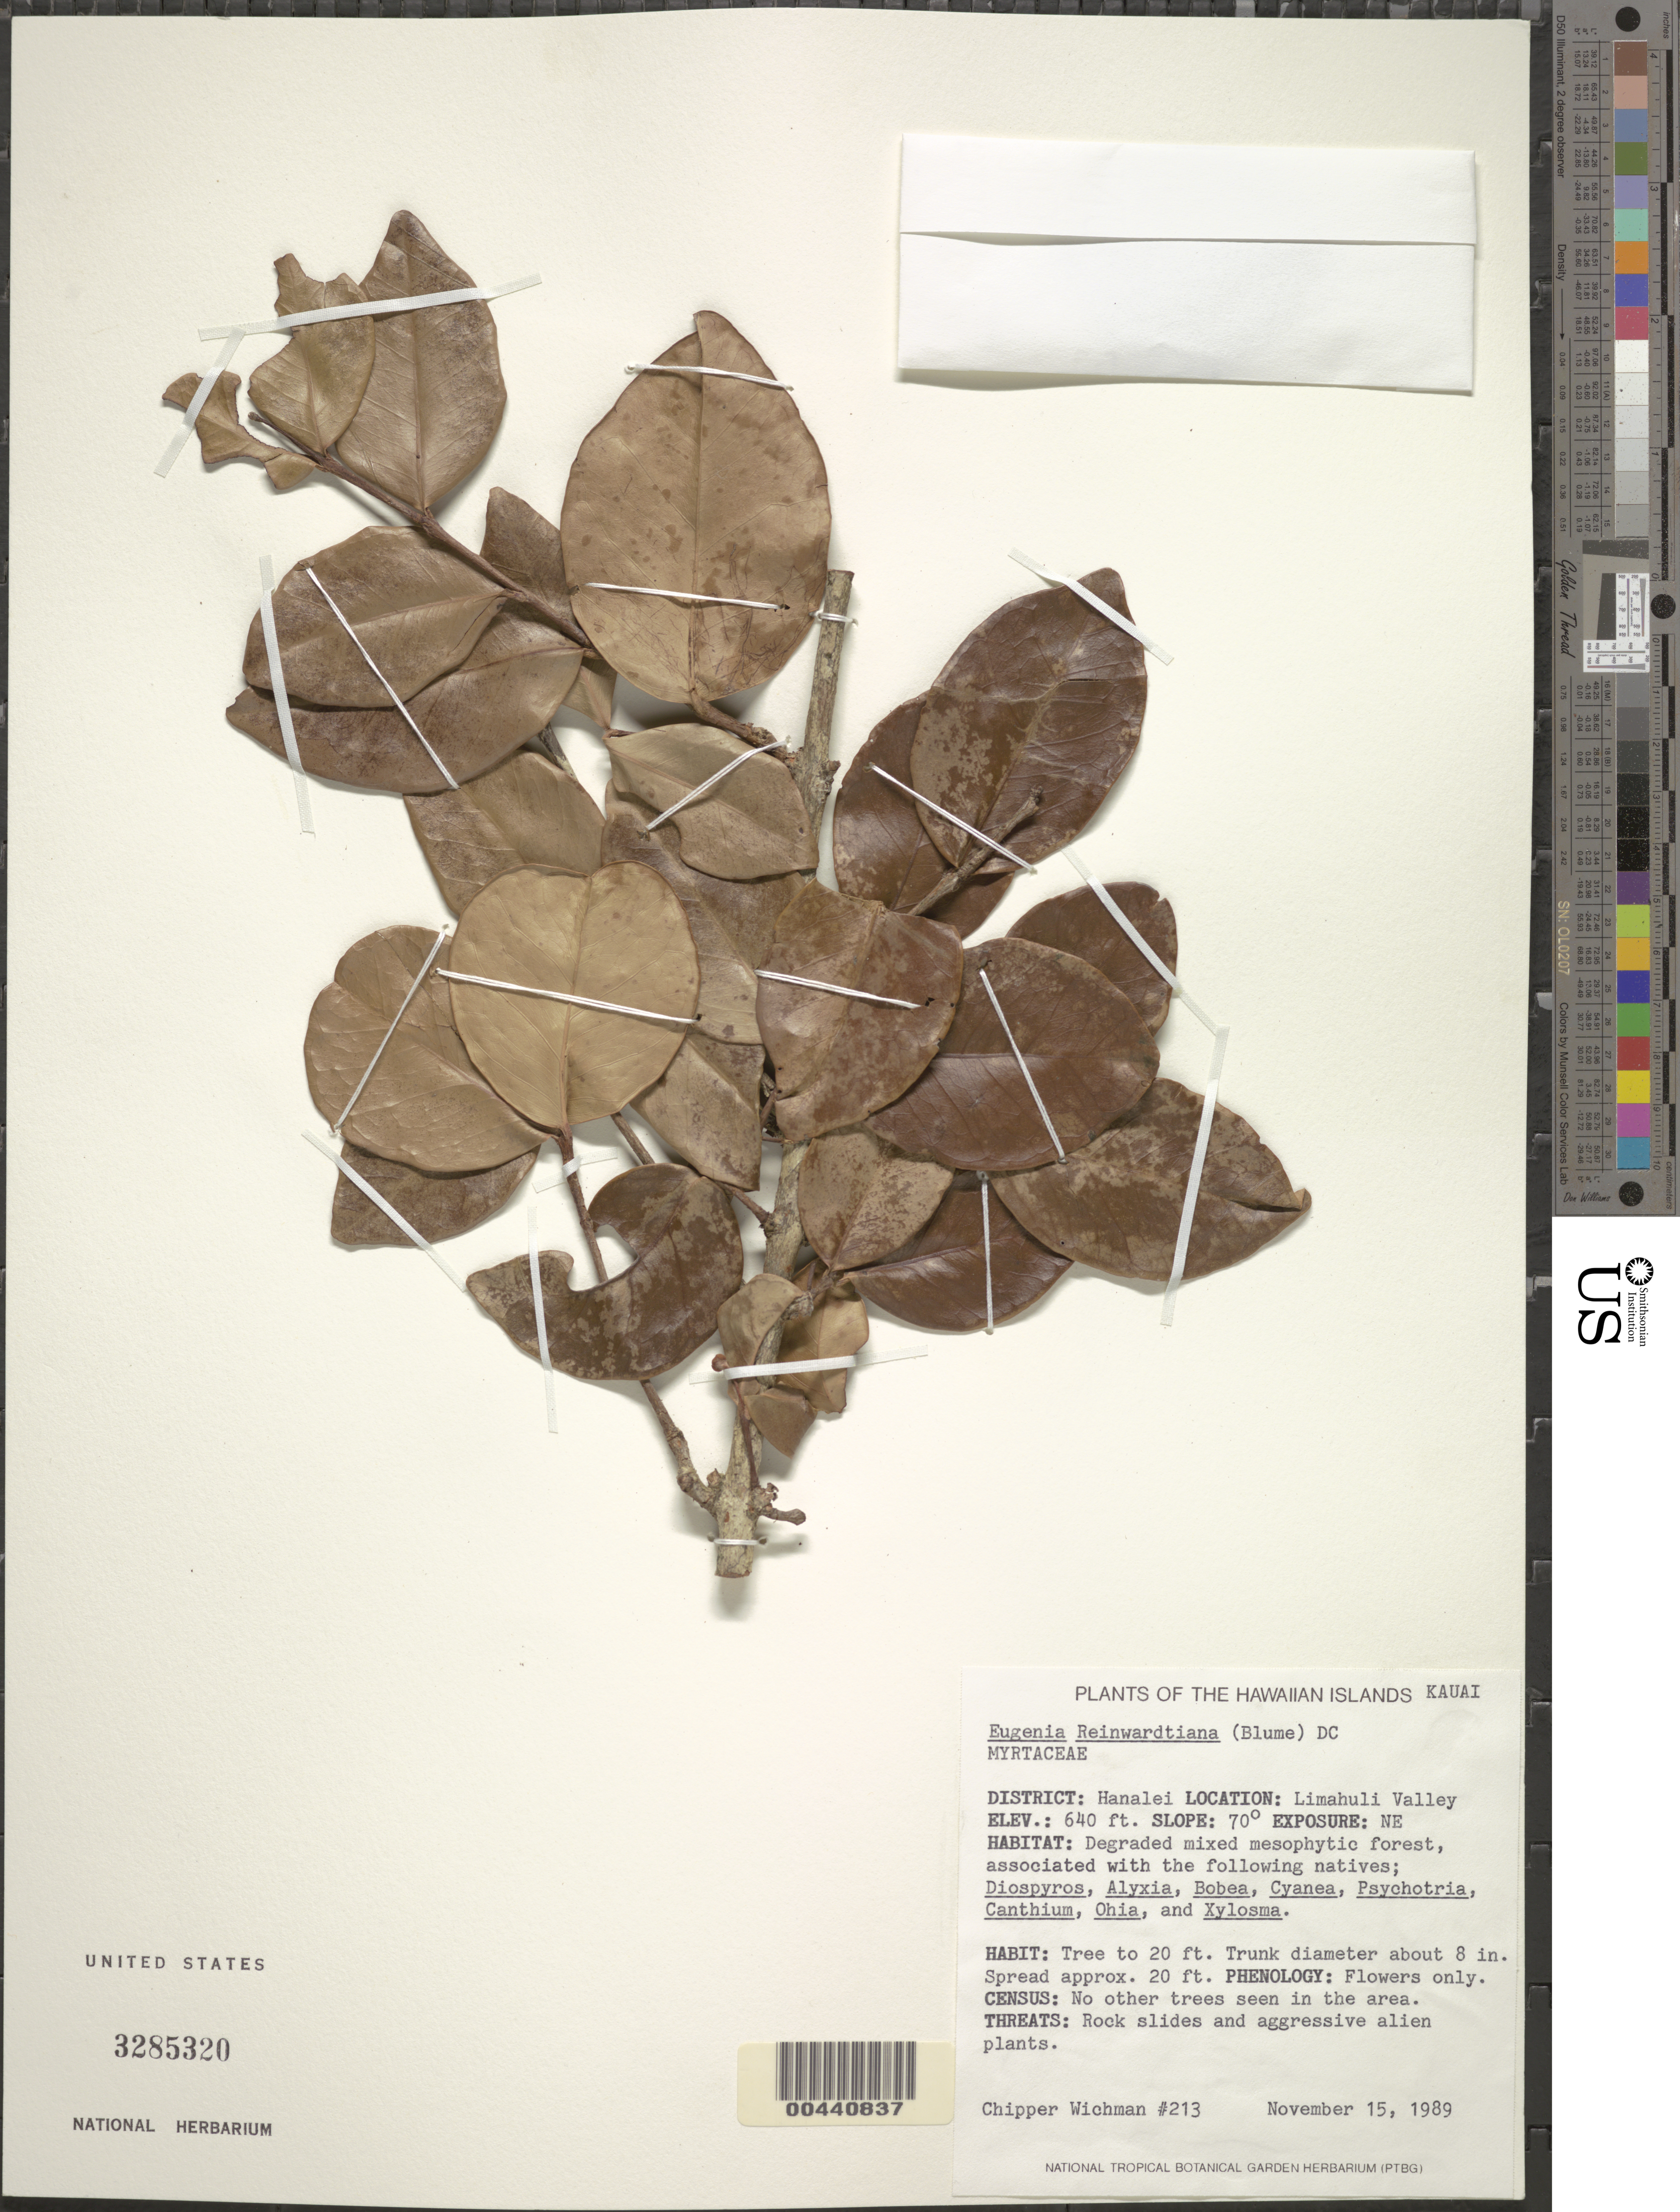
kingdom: Plantae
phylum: Tracheophyta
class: Magnoliopsida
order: Myrtales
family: Myrtaceae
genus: Eugenia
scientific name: Eugenia reinwardtiana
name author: (Blume) DC.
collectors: C. Wichman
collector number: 213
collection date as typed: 15 Nov 1989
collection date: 1989-11-15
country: United States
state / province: Hawaii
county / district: Kauai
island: Kaua'i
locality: Hanalei District, Limahuli Valley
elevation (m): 195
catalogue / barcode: US 3285320